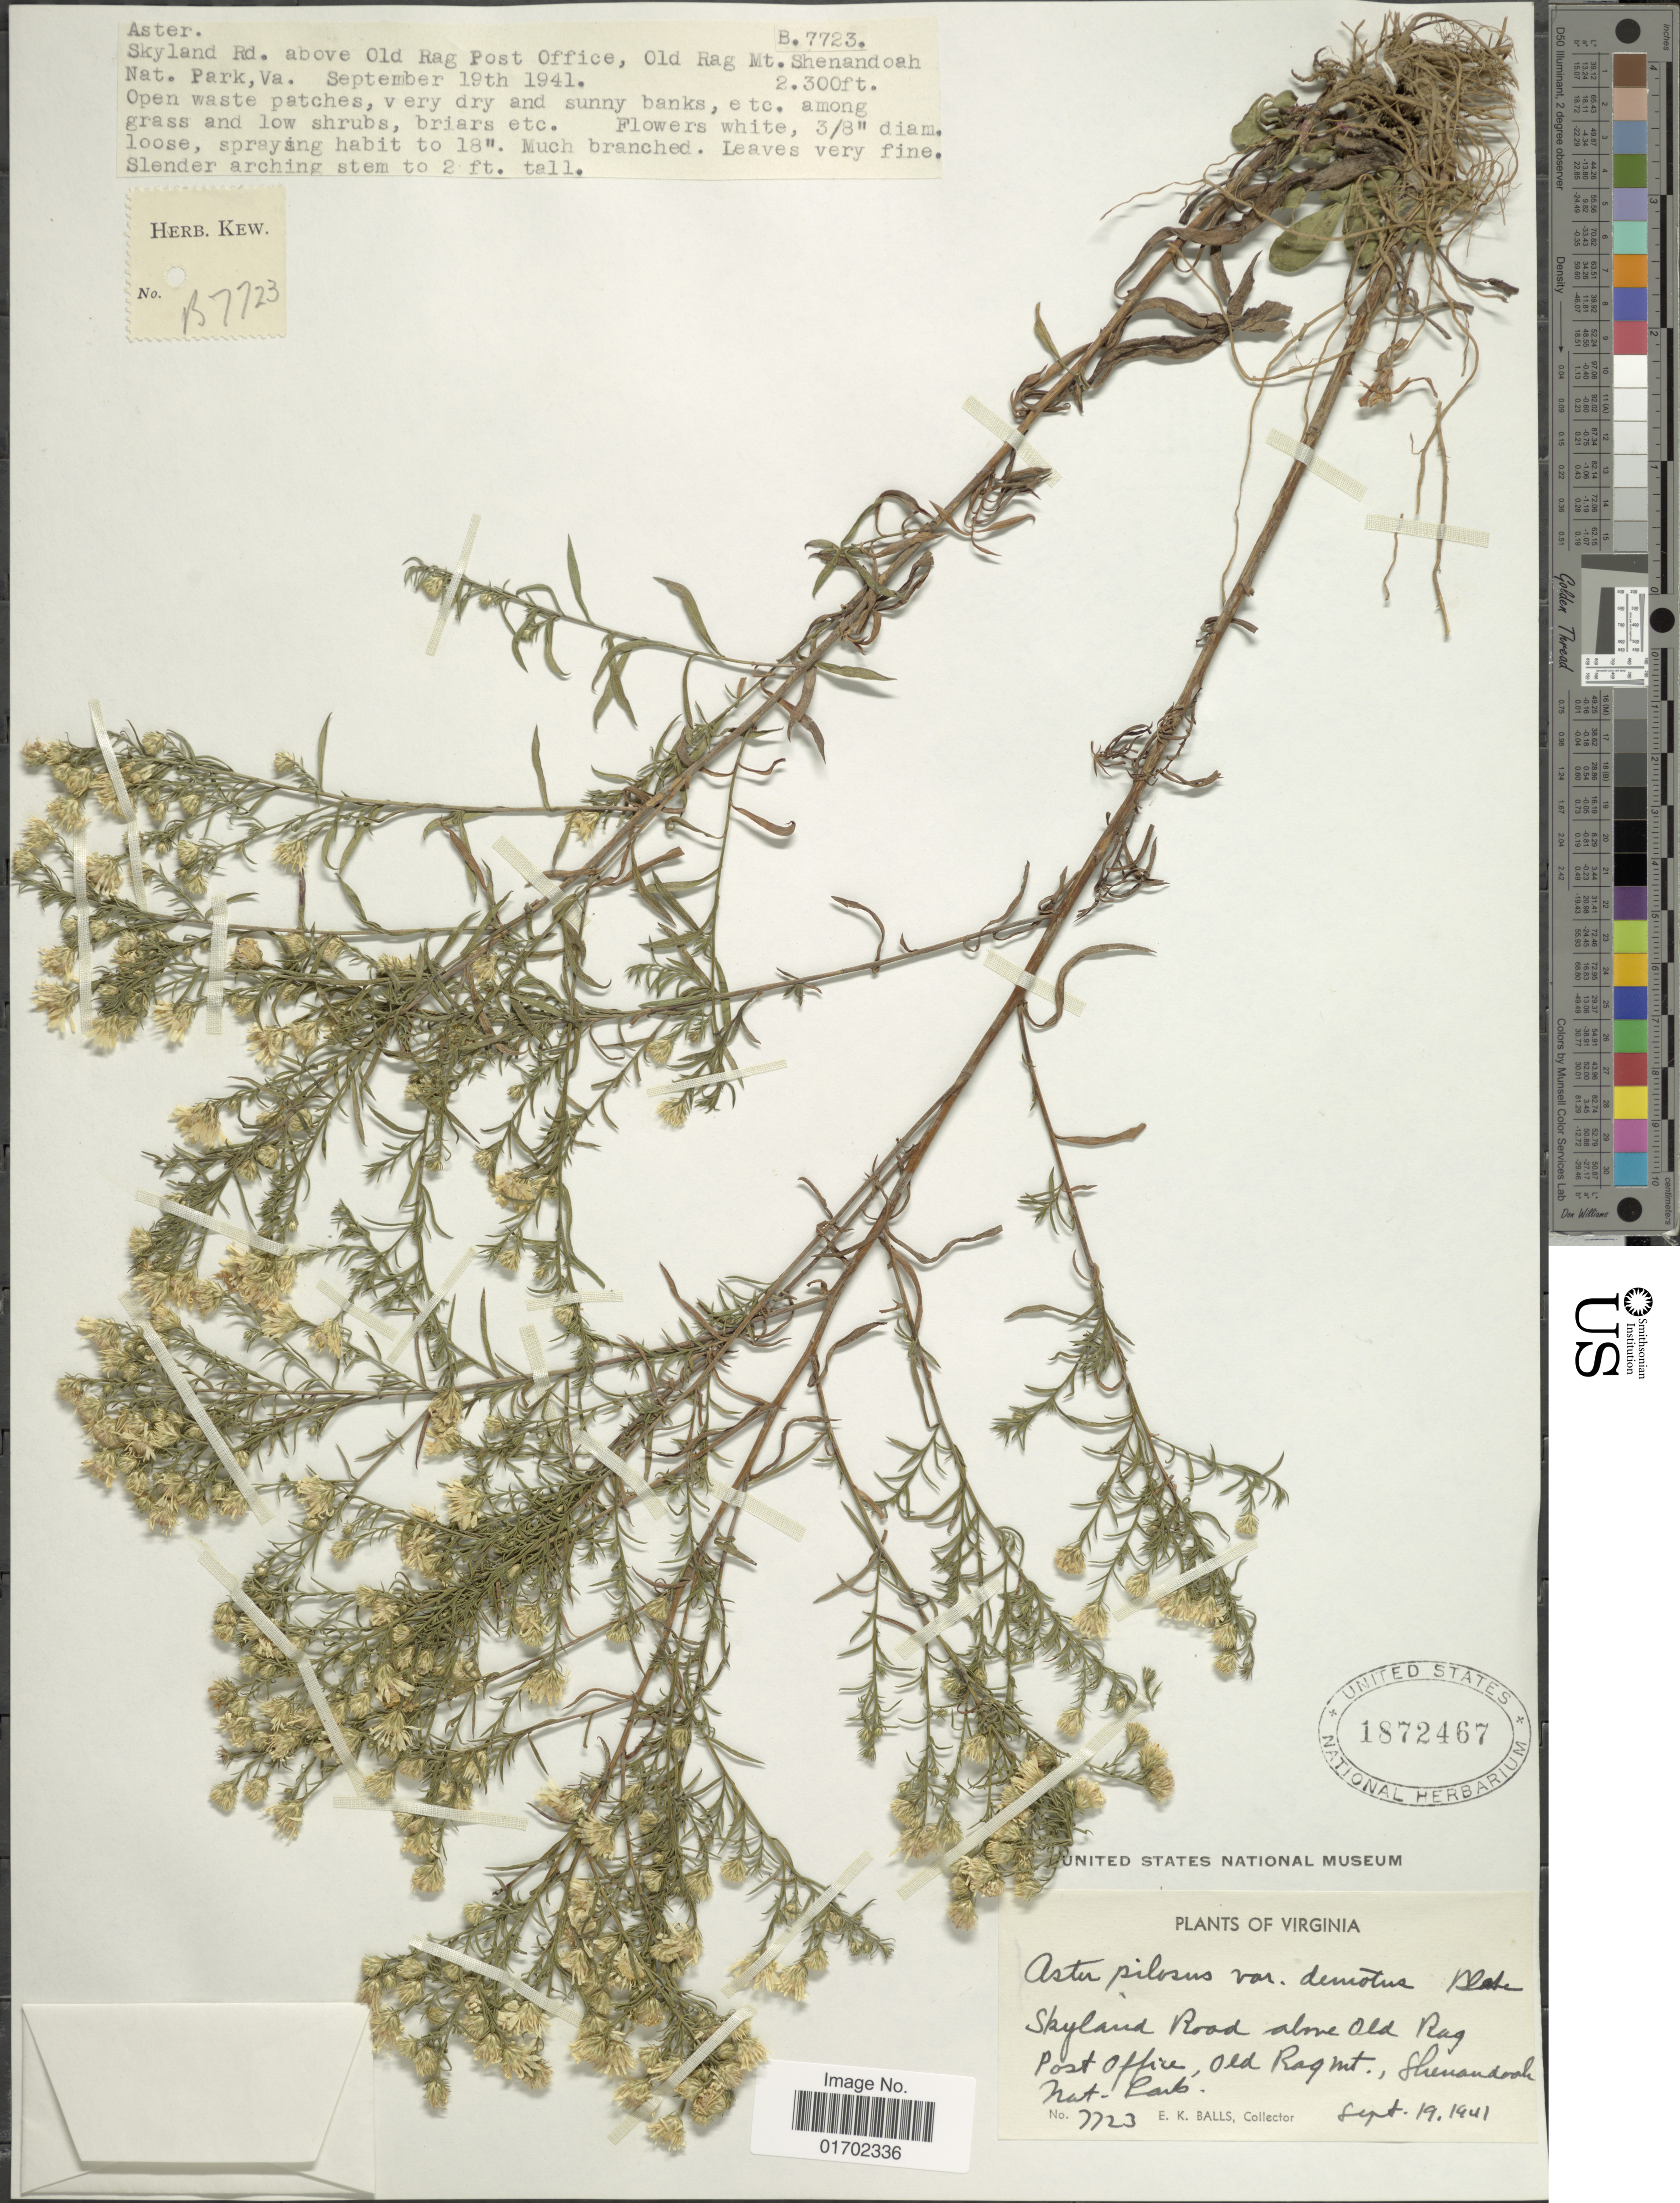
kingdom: Plantae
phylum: Tracheophyta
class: Magnoliopsida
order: Asterales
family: Asteraceae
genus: Symphyotrichum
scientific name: Symphyotrichum pilosum var. pilosum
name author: (Willd.) G.L. Nesom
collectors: E. K. Balls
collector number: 7723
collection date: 1941-09-19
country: United States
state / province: Virginia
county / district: Madison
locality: Skyland Road above Old Rag Post Office, Old Rag Mt., Shenandoah Nat. Park, Va.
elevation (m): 701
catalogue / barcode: US 1872467